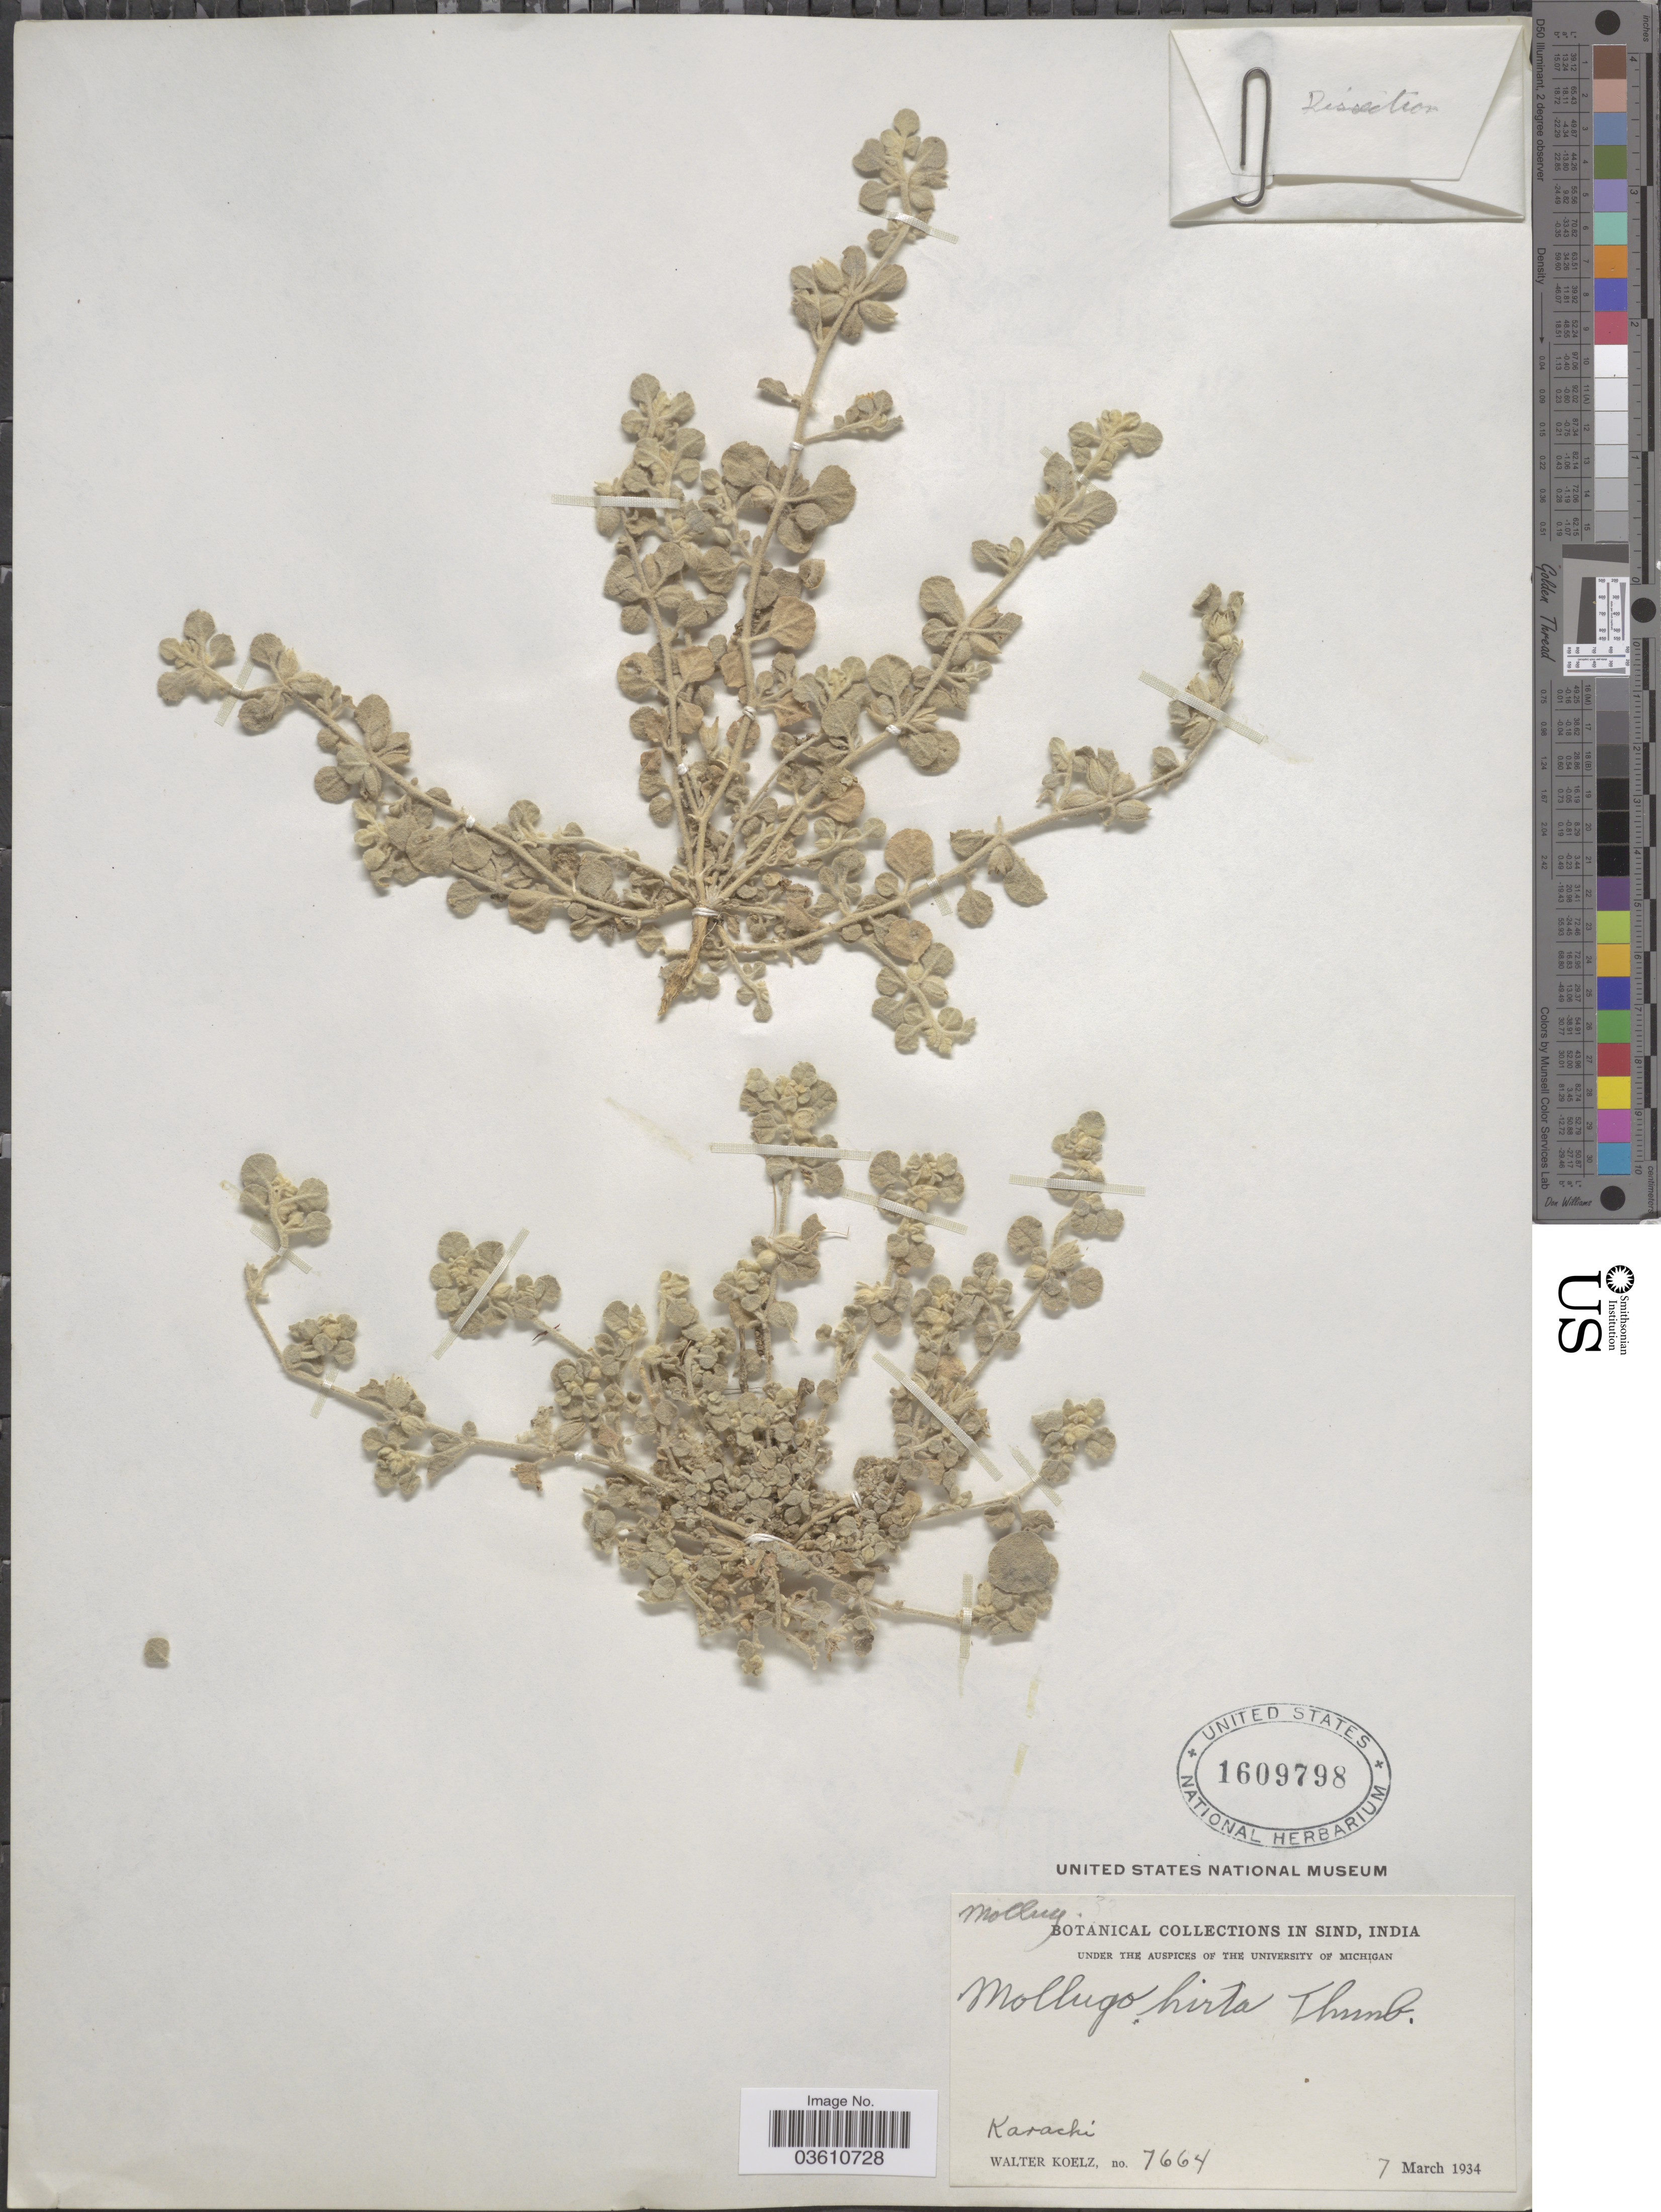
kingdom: Plantae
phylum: Tracheophyta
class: Magnoliopsida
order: Caryophyllales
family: Molluginaceae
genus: Glinus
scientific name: Glinus lotoides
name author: L.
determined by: Strong, Mark T., (BOT), Smithsonian Institution - National Museum of Natural History (UNITED STATES)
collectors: W. N. Koelz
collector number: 7664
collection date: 1934-03-07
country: Pakistan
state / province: Sindh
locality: Sind. Karachi.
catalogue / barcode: US 1609798